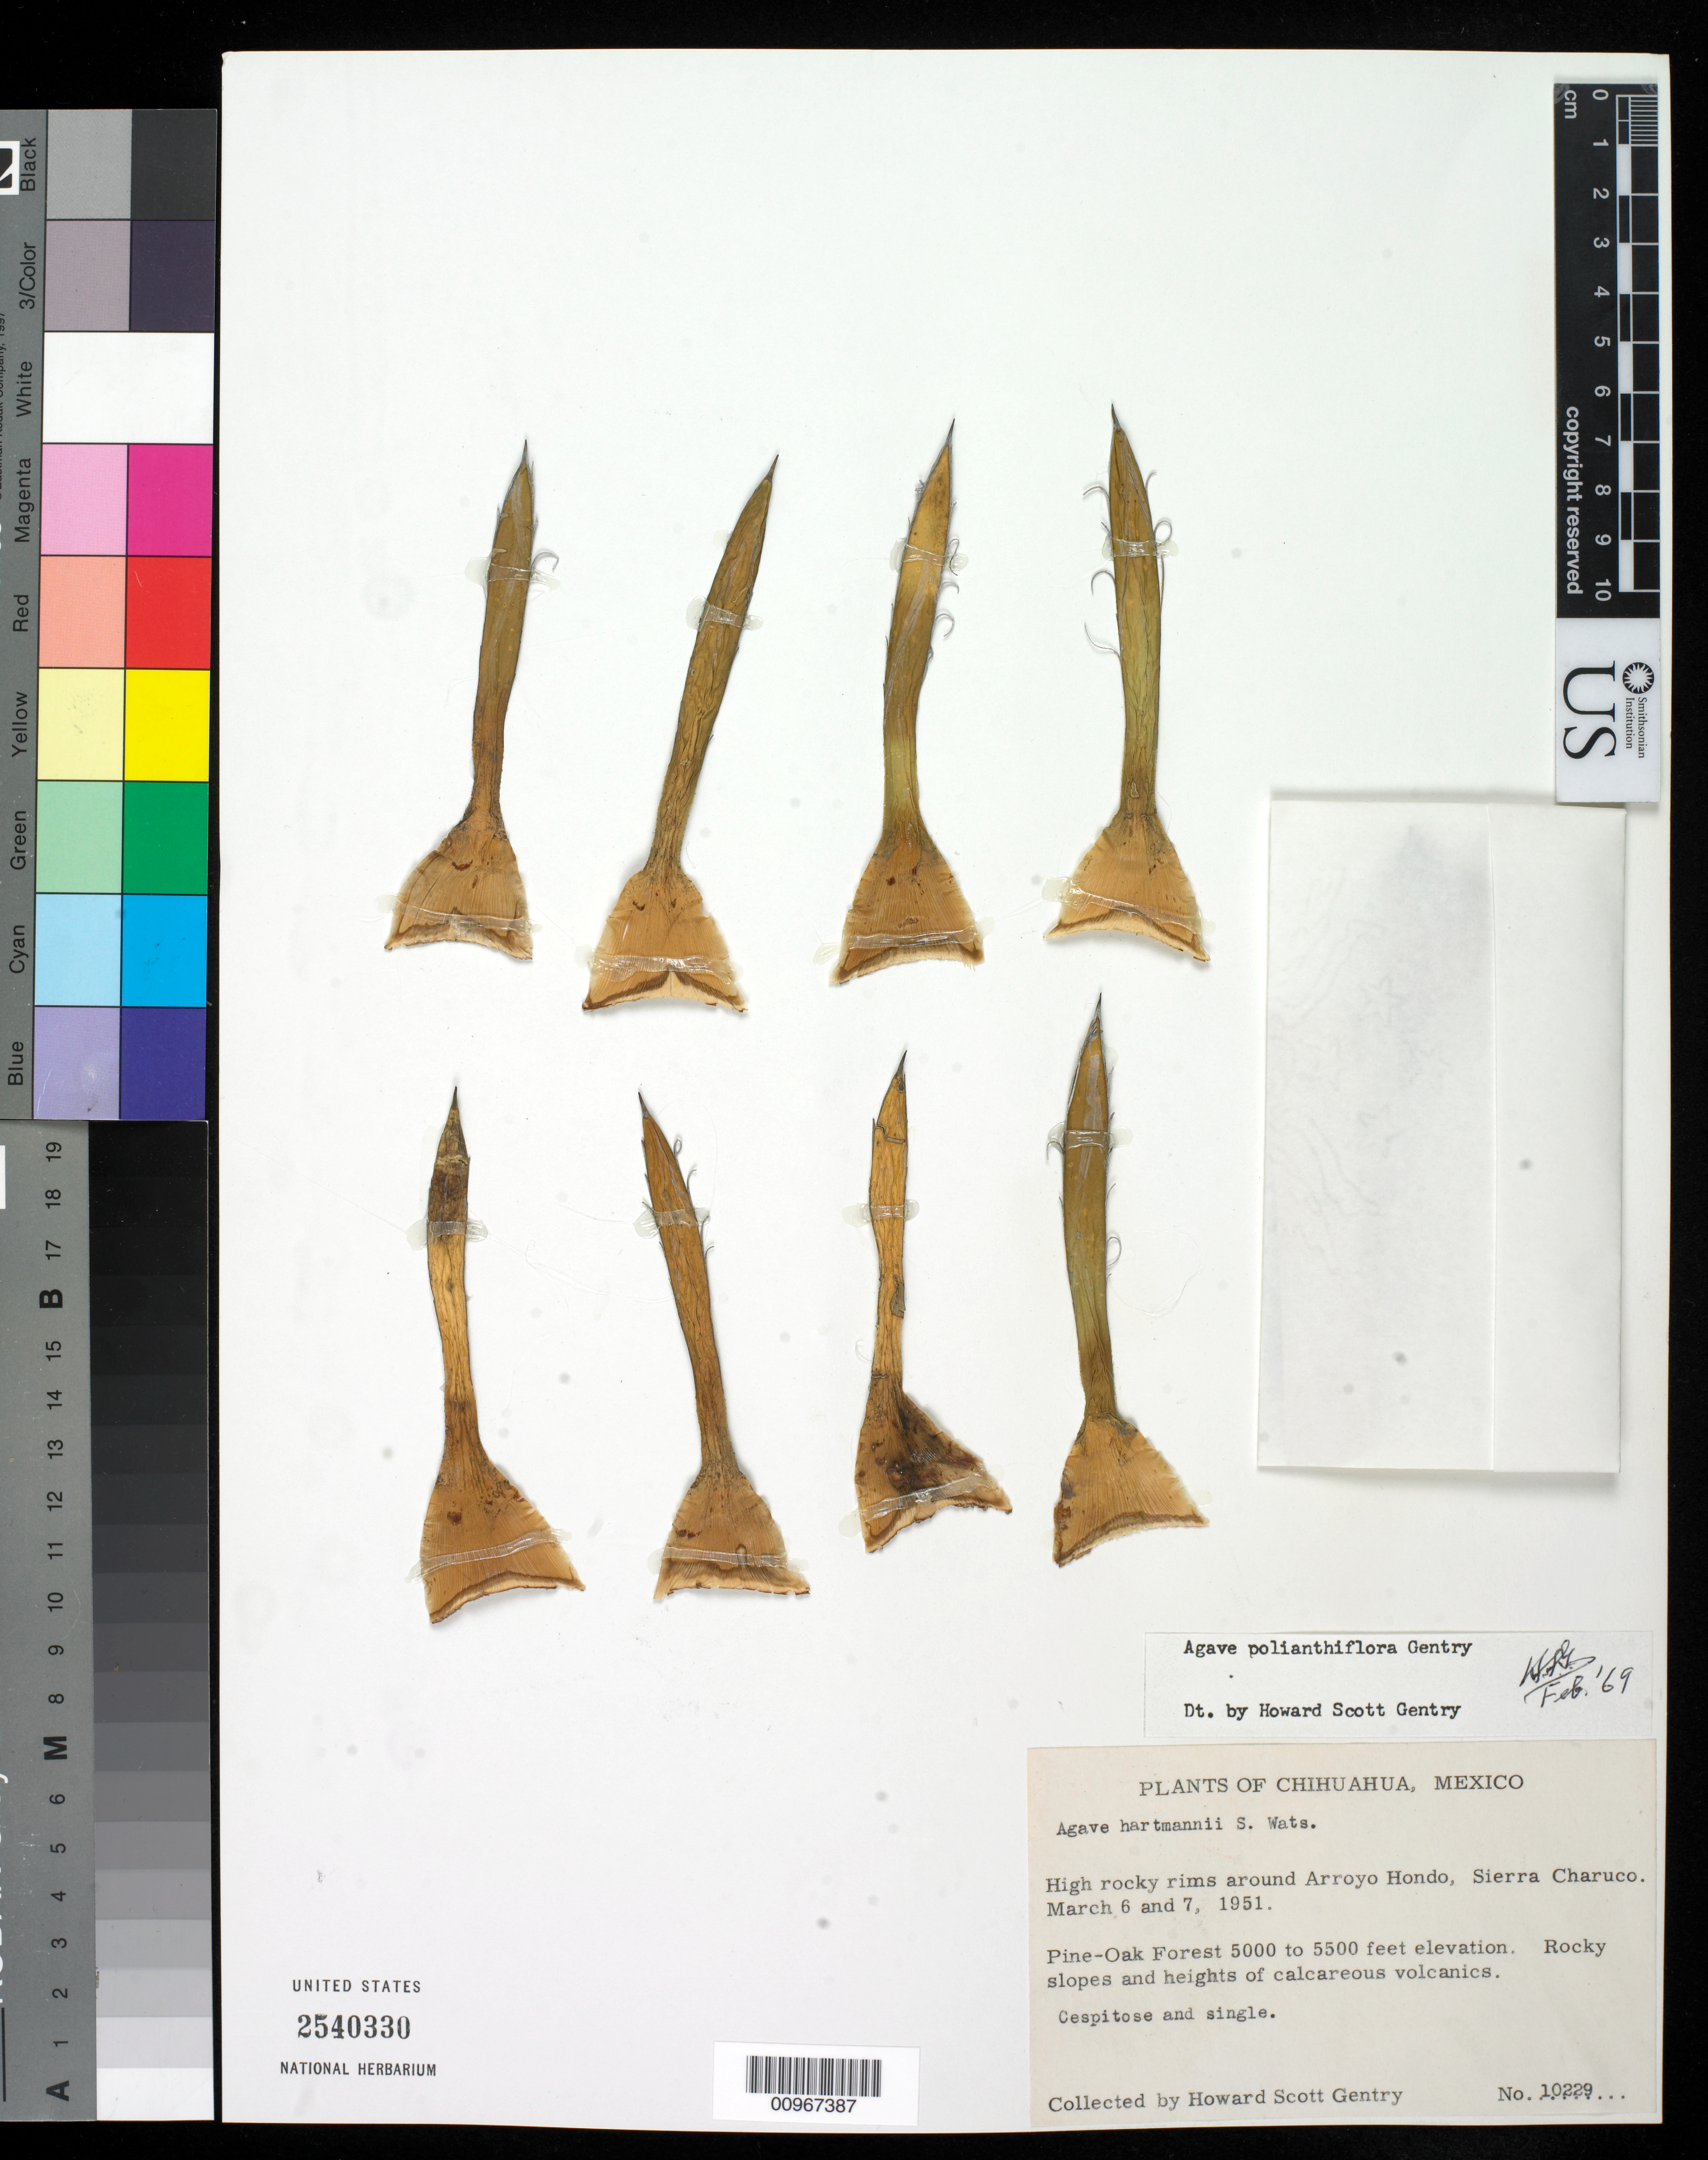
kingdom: Plantae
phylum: Tracheophyta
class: Liliopsida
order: Asparagales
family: Asparagaceae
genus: Agave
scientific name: Agave polianthiflora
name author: Gentry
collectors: H. S. Gentry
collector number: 10229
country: Mexico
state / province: Chihuahua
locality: High rocky rims around Arroyo Hondo, Sierra Charuco.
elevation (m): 1524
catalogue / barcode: US 2540330